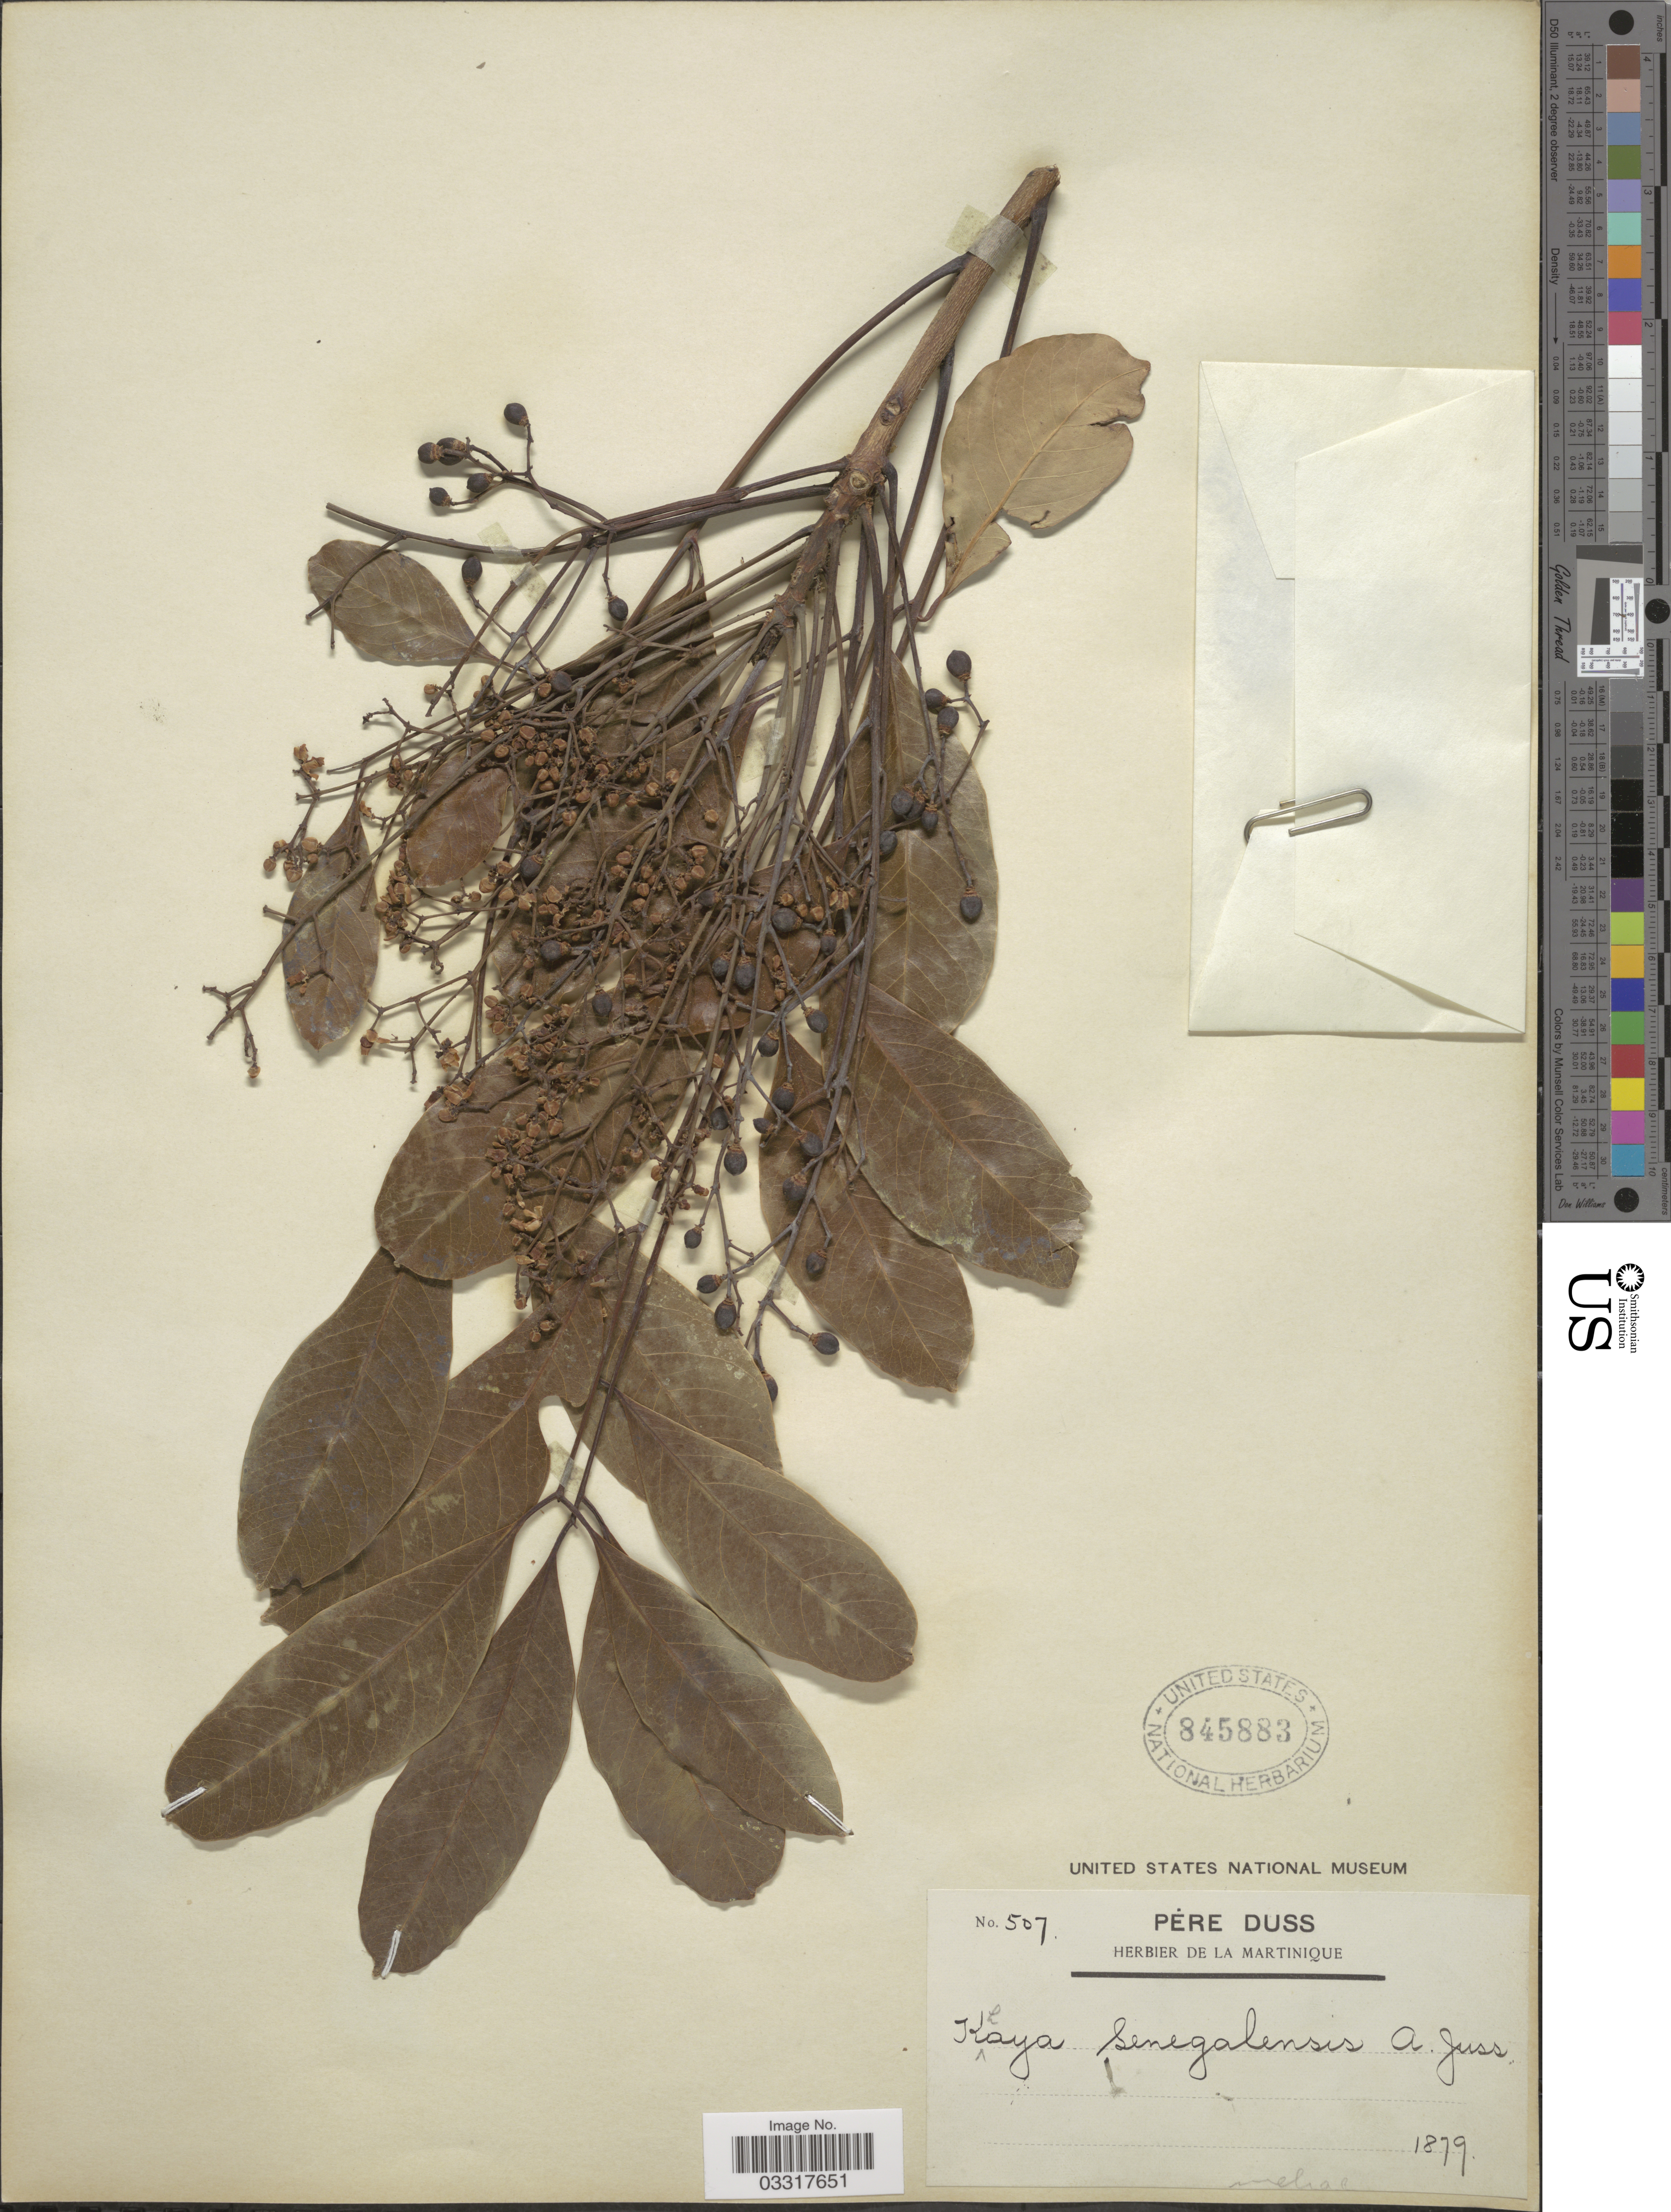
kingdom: Plantae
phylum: Tracheophyta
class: Magnoliopsida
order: Sapindales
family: Meliaceae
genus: Khaya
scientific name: Khaya senegalensis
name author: (Desr.) A. Juss.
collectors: Père Duss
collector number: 507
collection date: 1879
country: Martinique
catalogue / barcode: US 845883